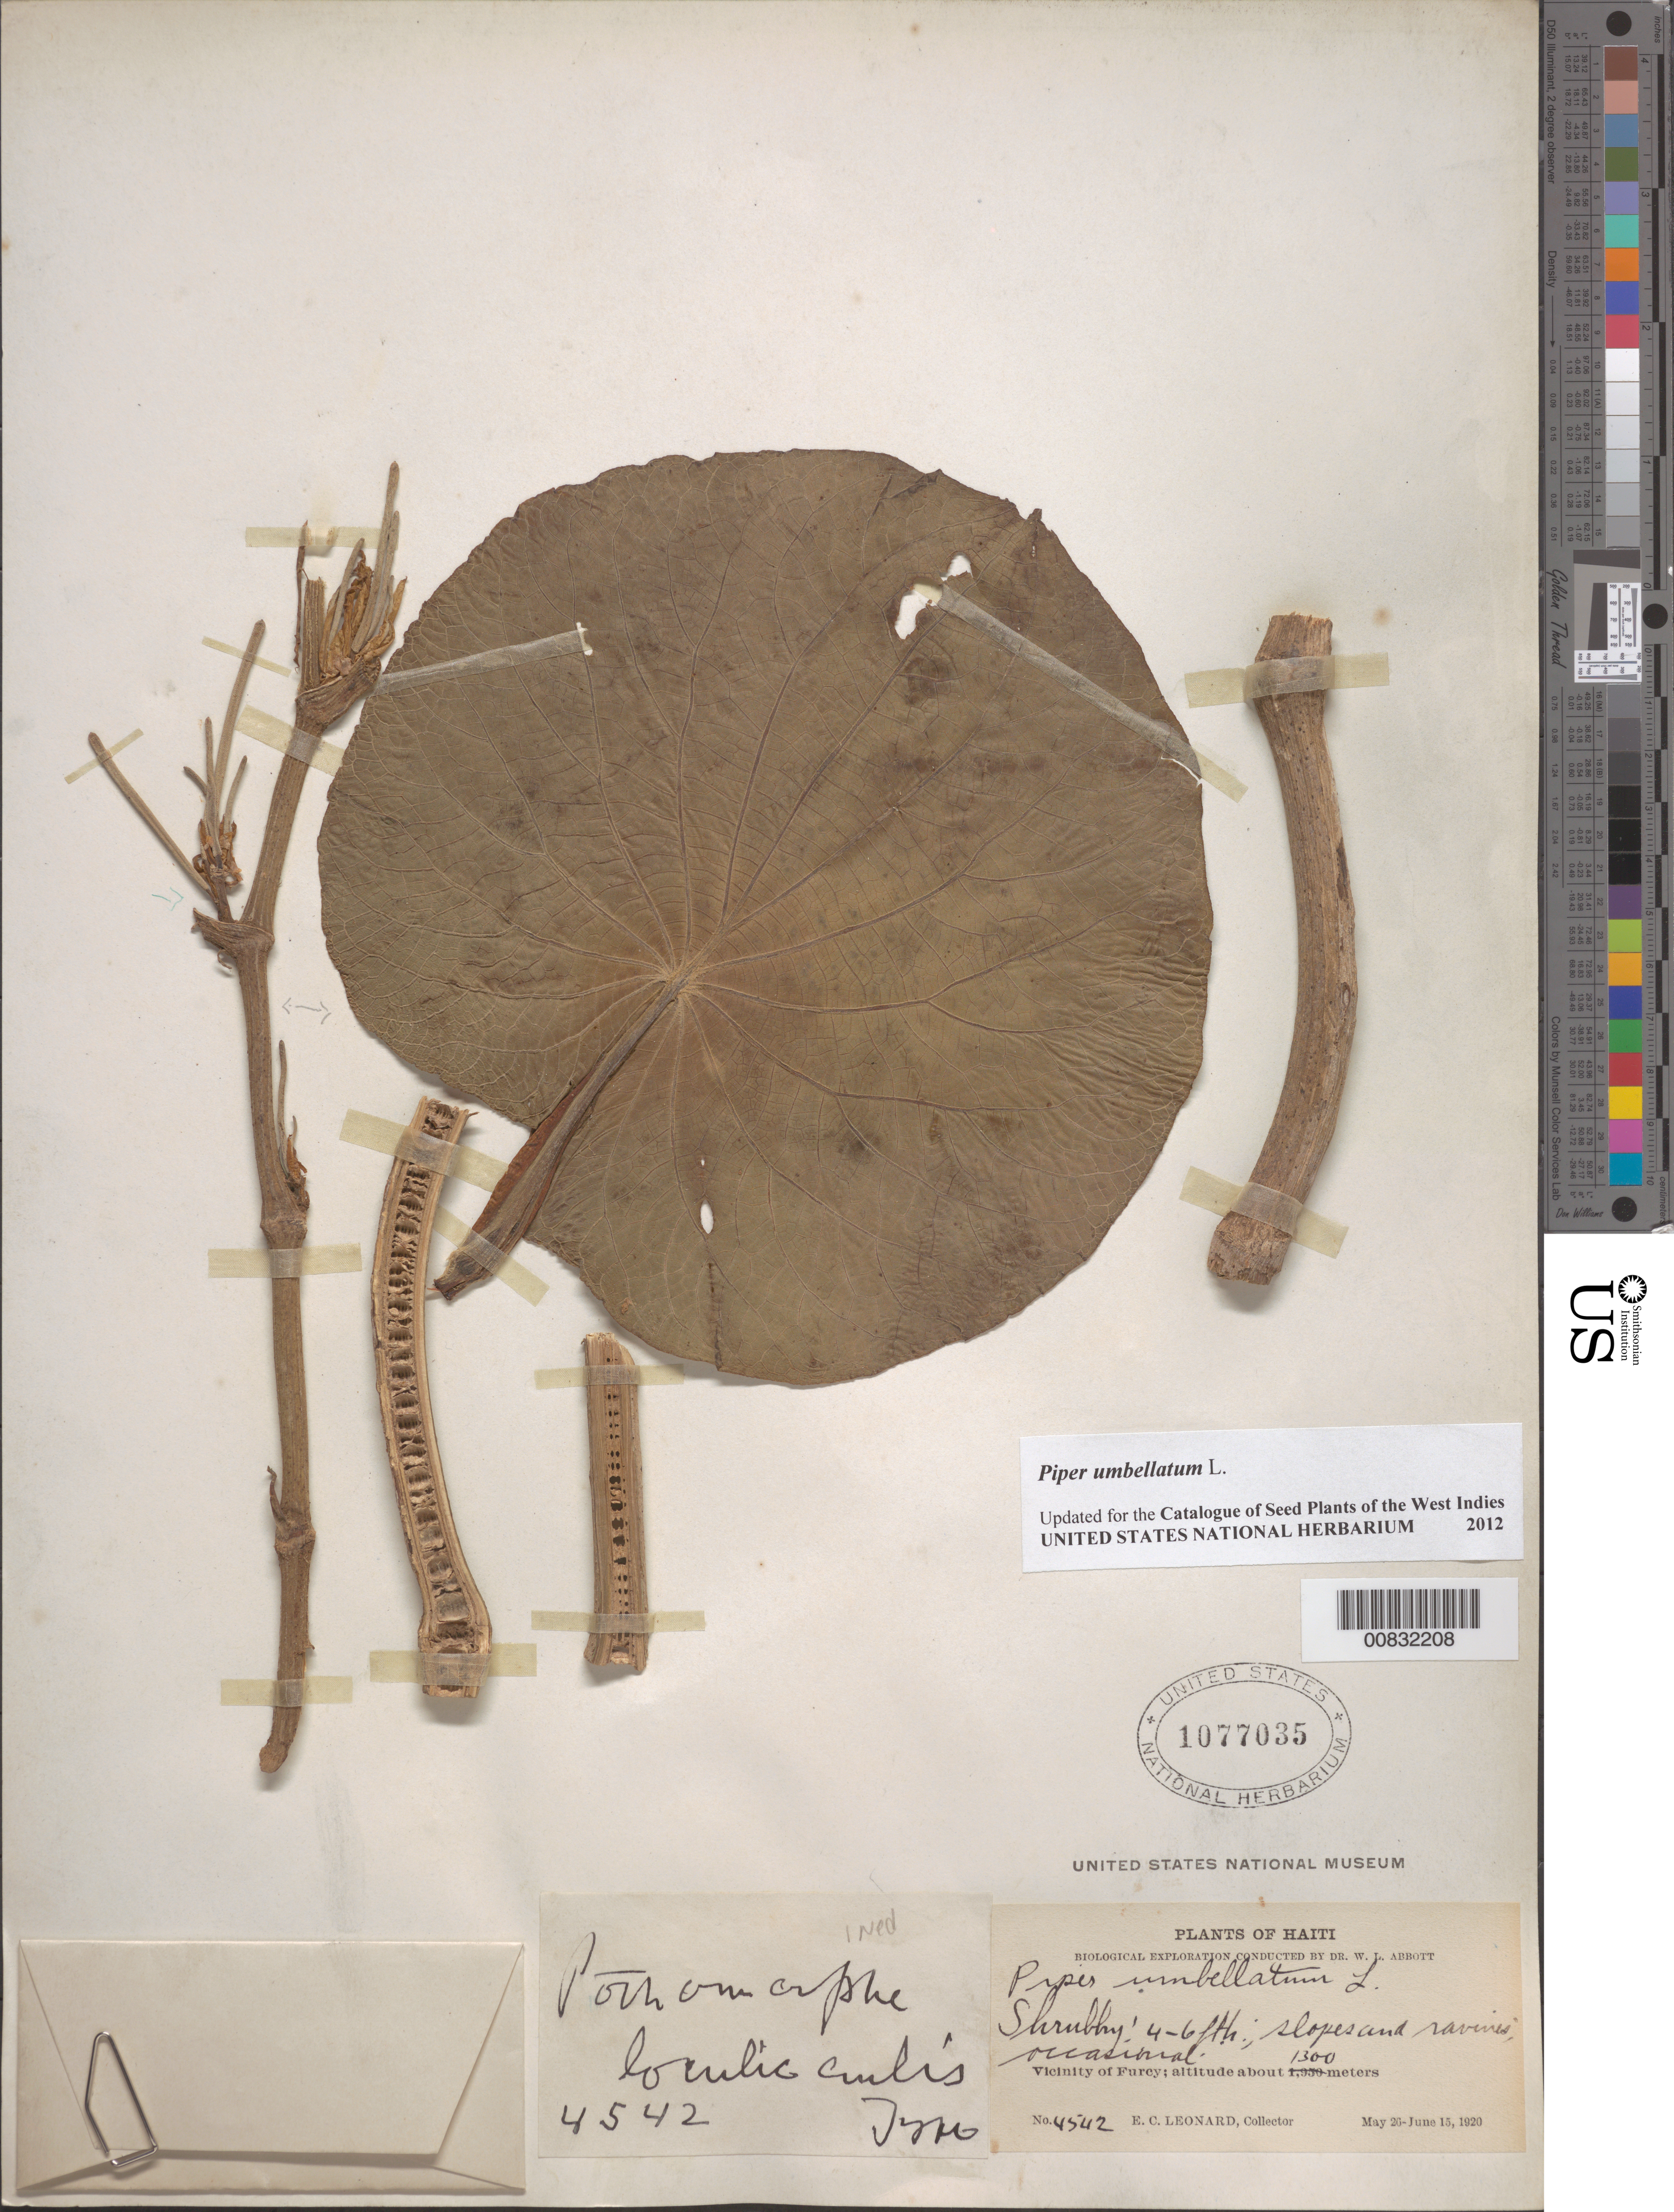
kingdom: Plantae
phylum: Tracheophyta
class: Magnoliopsida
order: Piperales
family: Piperaceae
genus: Piper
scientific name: Piper umbellatum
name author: L.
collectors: E. C. Leonard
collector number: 4542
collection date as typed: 26 May 1920 to 15 Jun 1920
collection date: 1920-05-26/1920-06-15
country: Haiti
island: Hispaniola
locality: Vicinity of Furcy.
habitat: Slopes and ravines.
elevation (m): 1300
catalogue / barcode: US 1077035